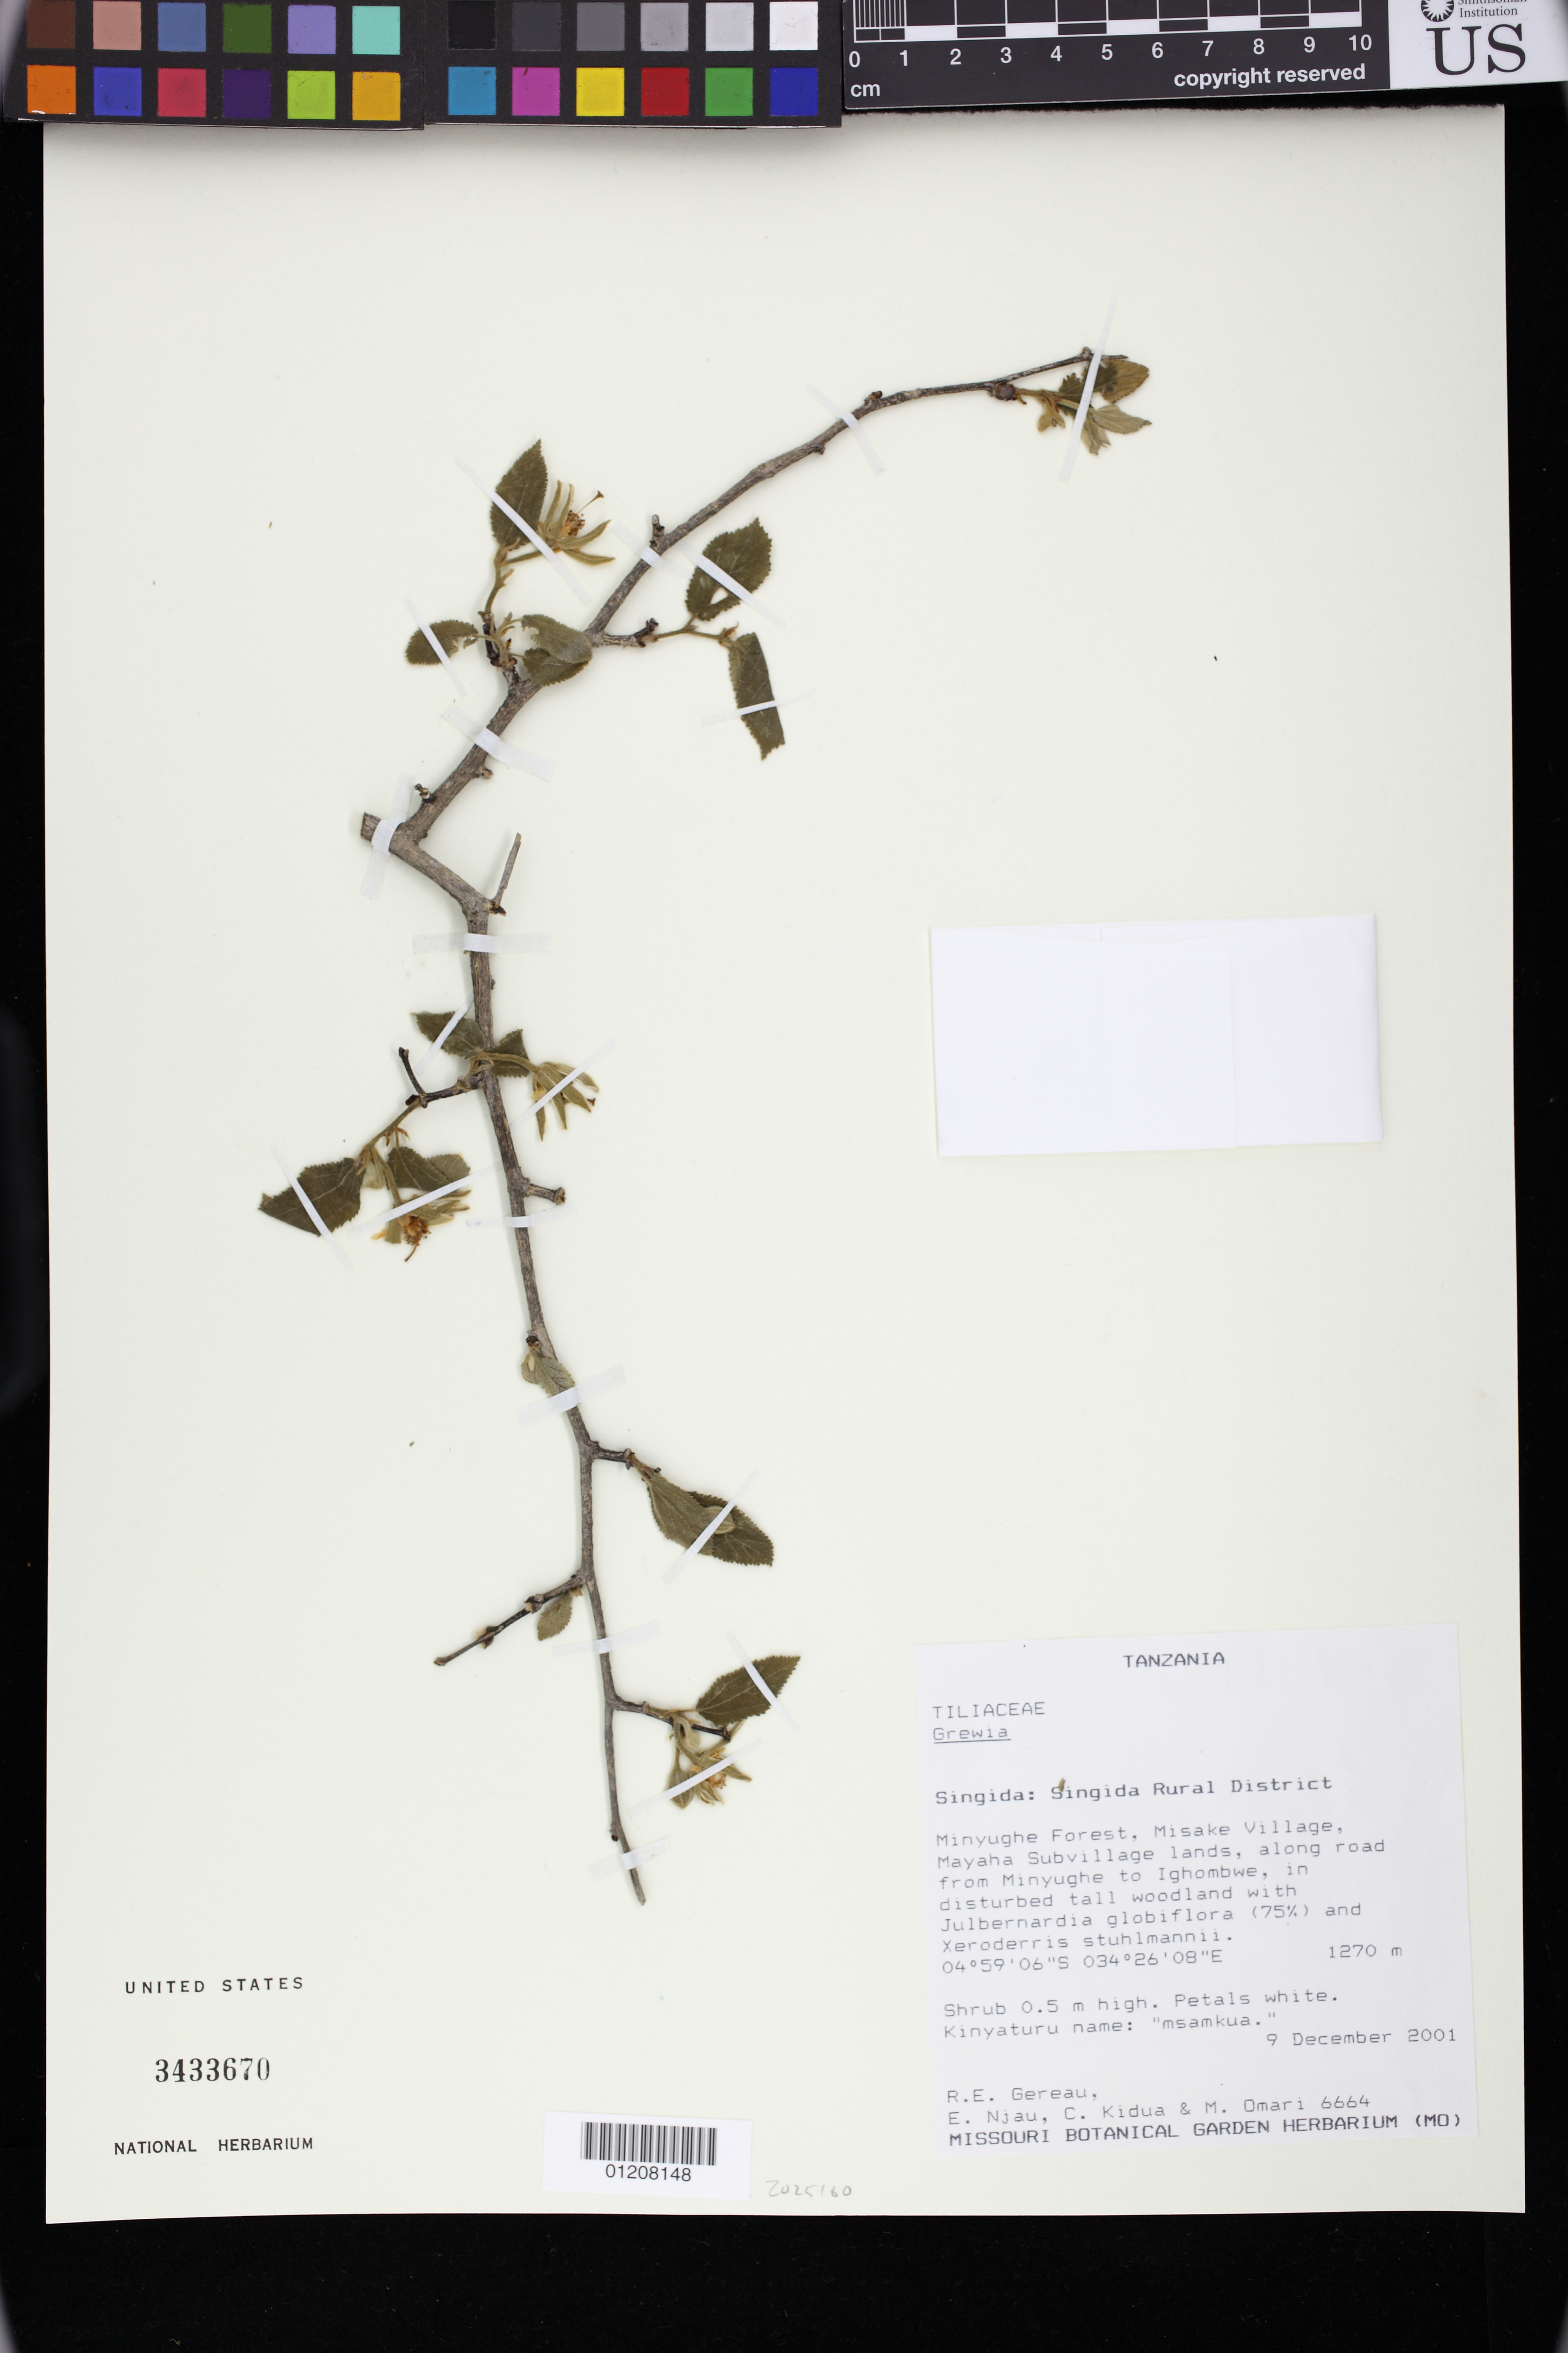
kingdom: Plantae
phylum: Tracheophyta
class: Magnoliopsida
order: Malvales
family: Malvaceae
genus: Grewia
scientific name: Grewia sp.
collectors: R. E. Gereau, E. Njau, C. Kidua & A. Omari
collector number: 6664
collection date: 2001-12-09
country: Tanzania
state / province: Singida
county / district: Singida Rural District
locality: Minyughe Forest, Misake Village, Mayaha Subvillage lands, along road from Minyughe to Ighombwe.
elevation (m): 1270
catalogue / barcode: US 3433670